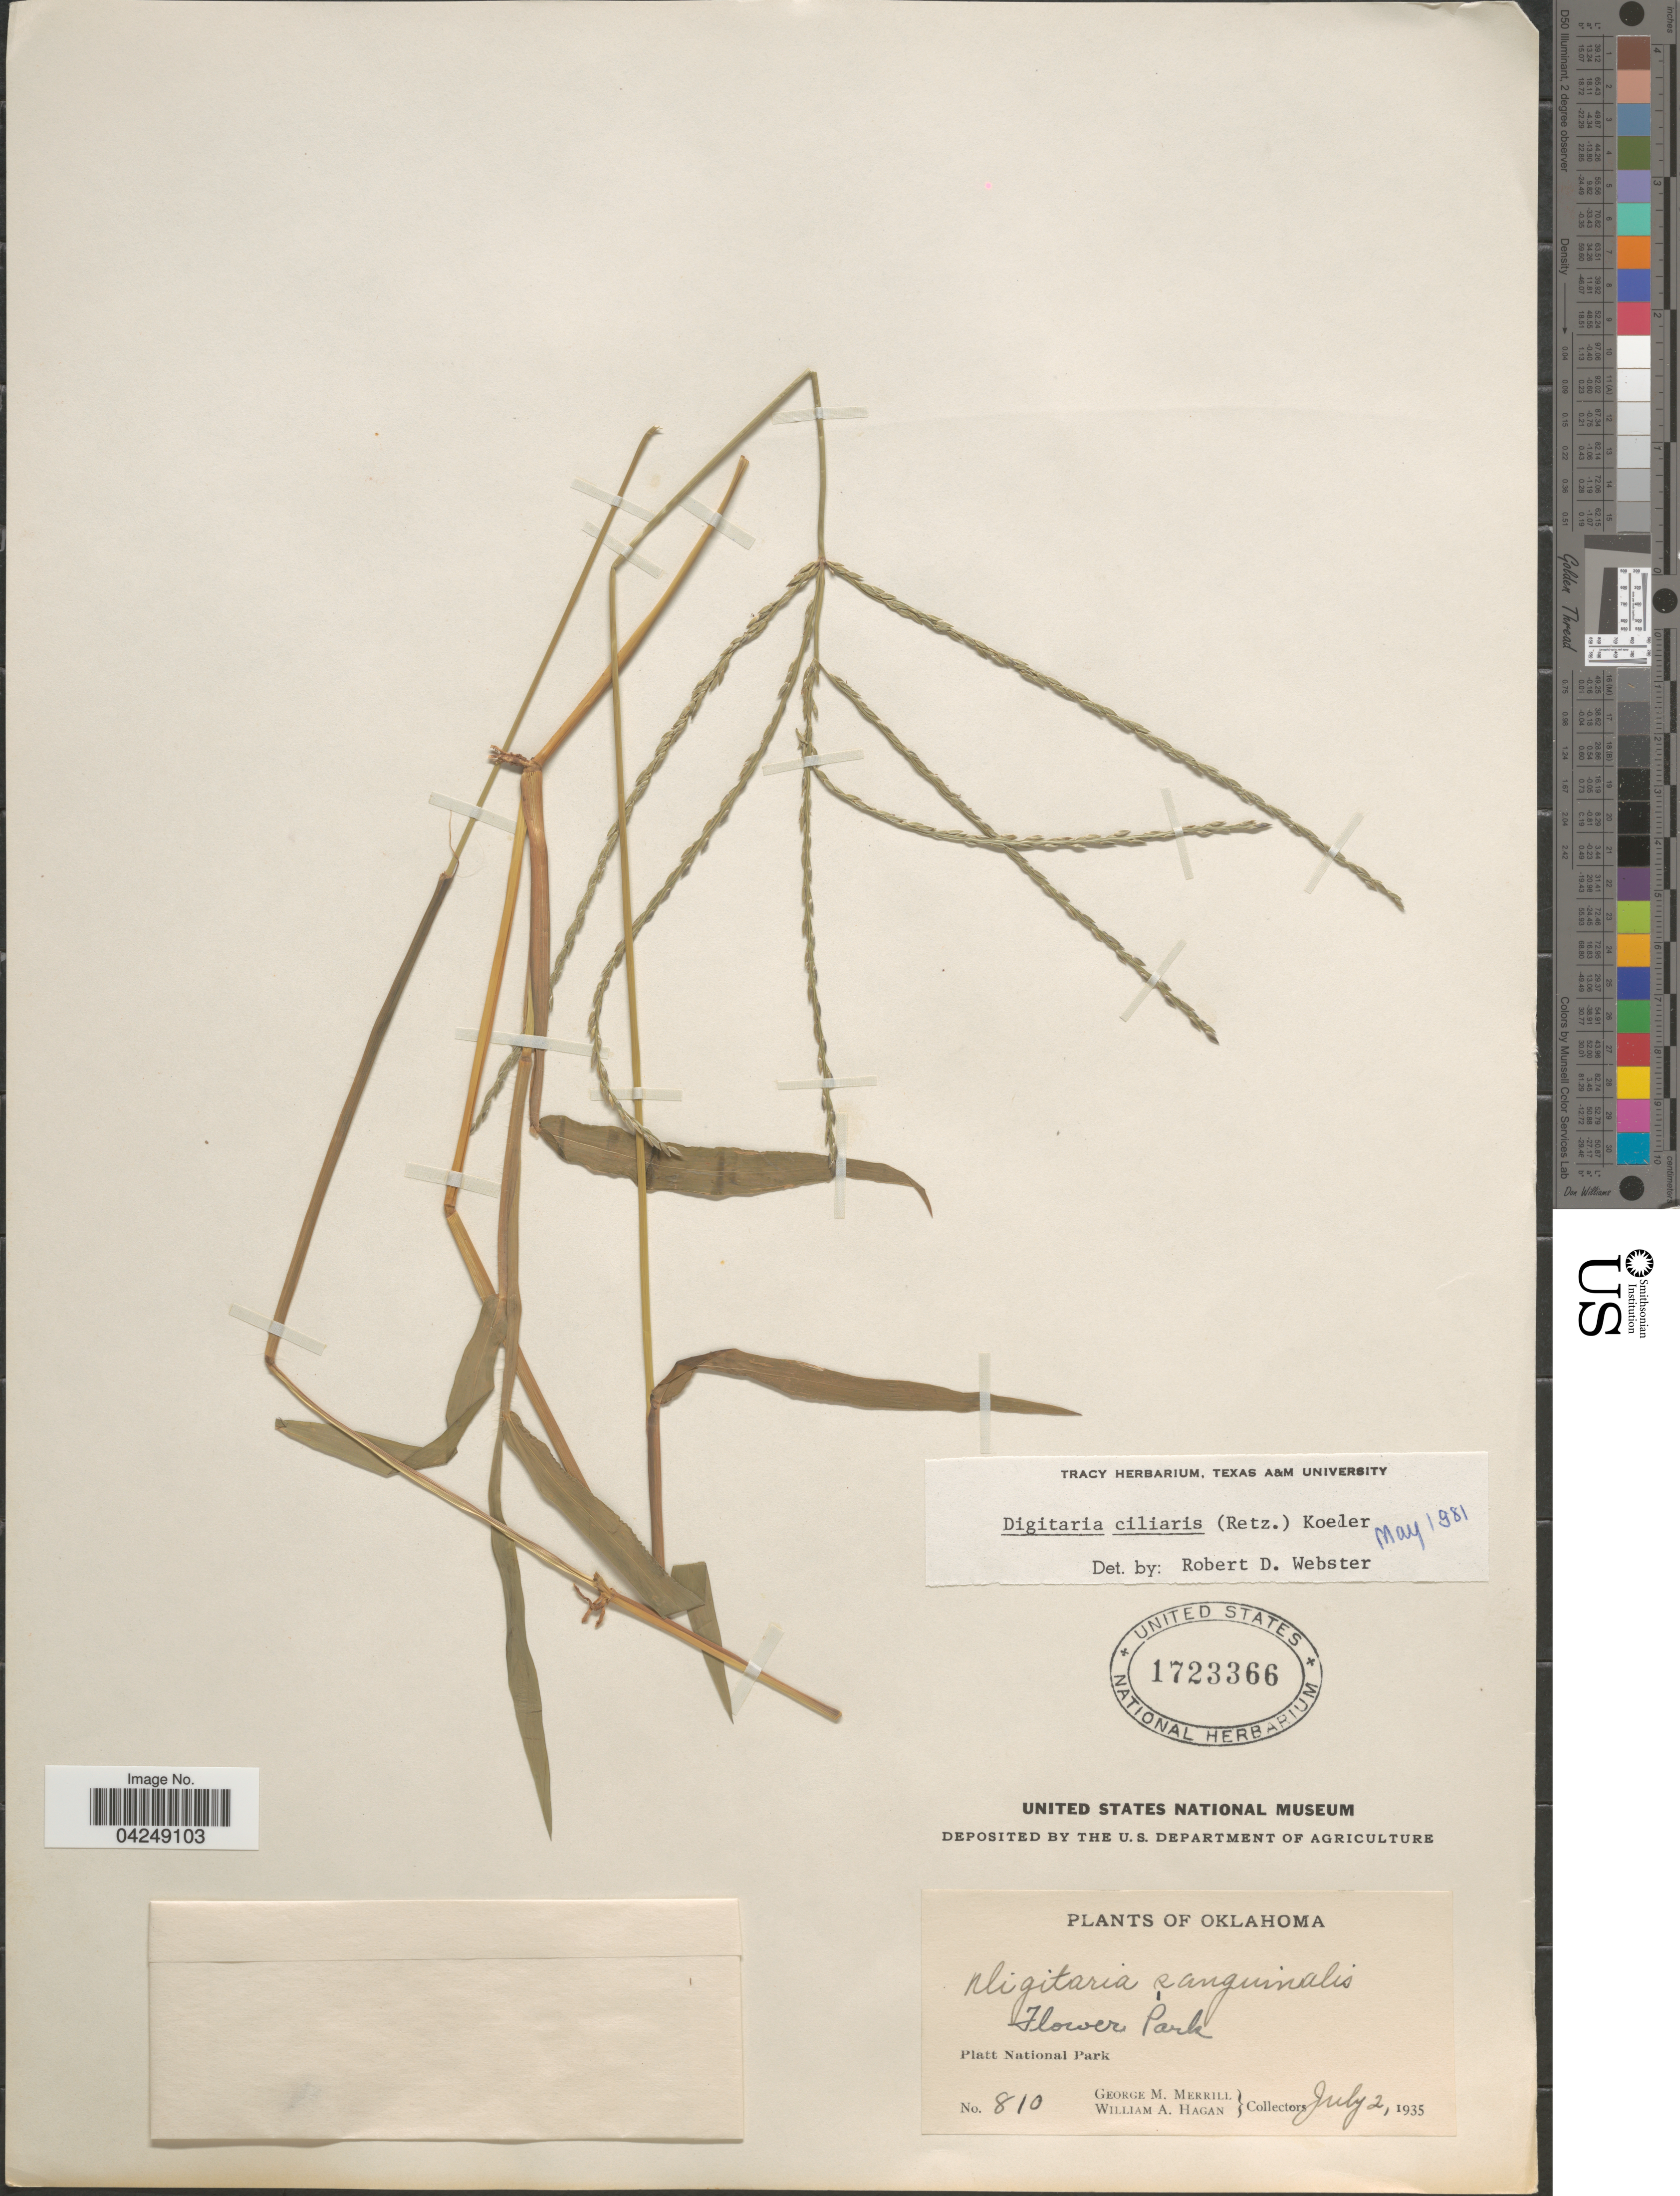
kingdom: Plantae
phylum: Tracheophyta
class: Liliopsida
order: Poales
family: Poaceae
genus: Digitaria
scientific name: Digitaria ciliaris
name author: (Retz.) Koeler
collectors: G. M. Merrill & W. Hagan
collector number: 810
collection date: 1935-07-02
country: United States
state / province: Oklahoma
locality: Flower Park. Platt National Park.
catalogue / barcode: US 1723366